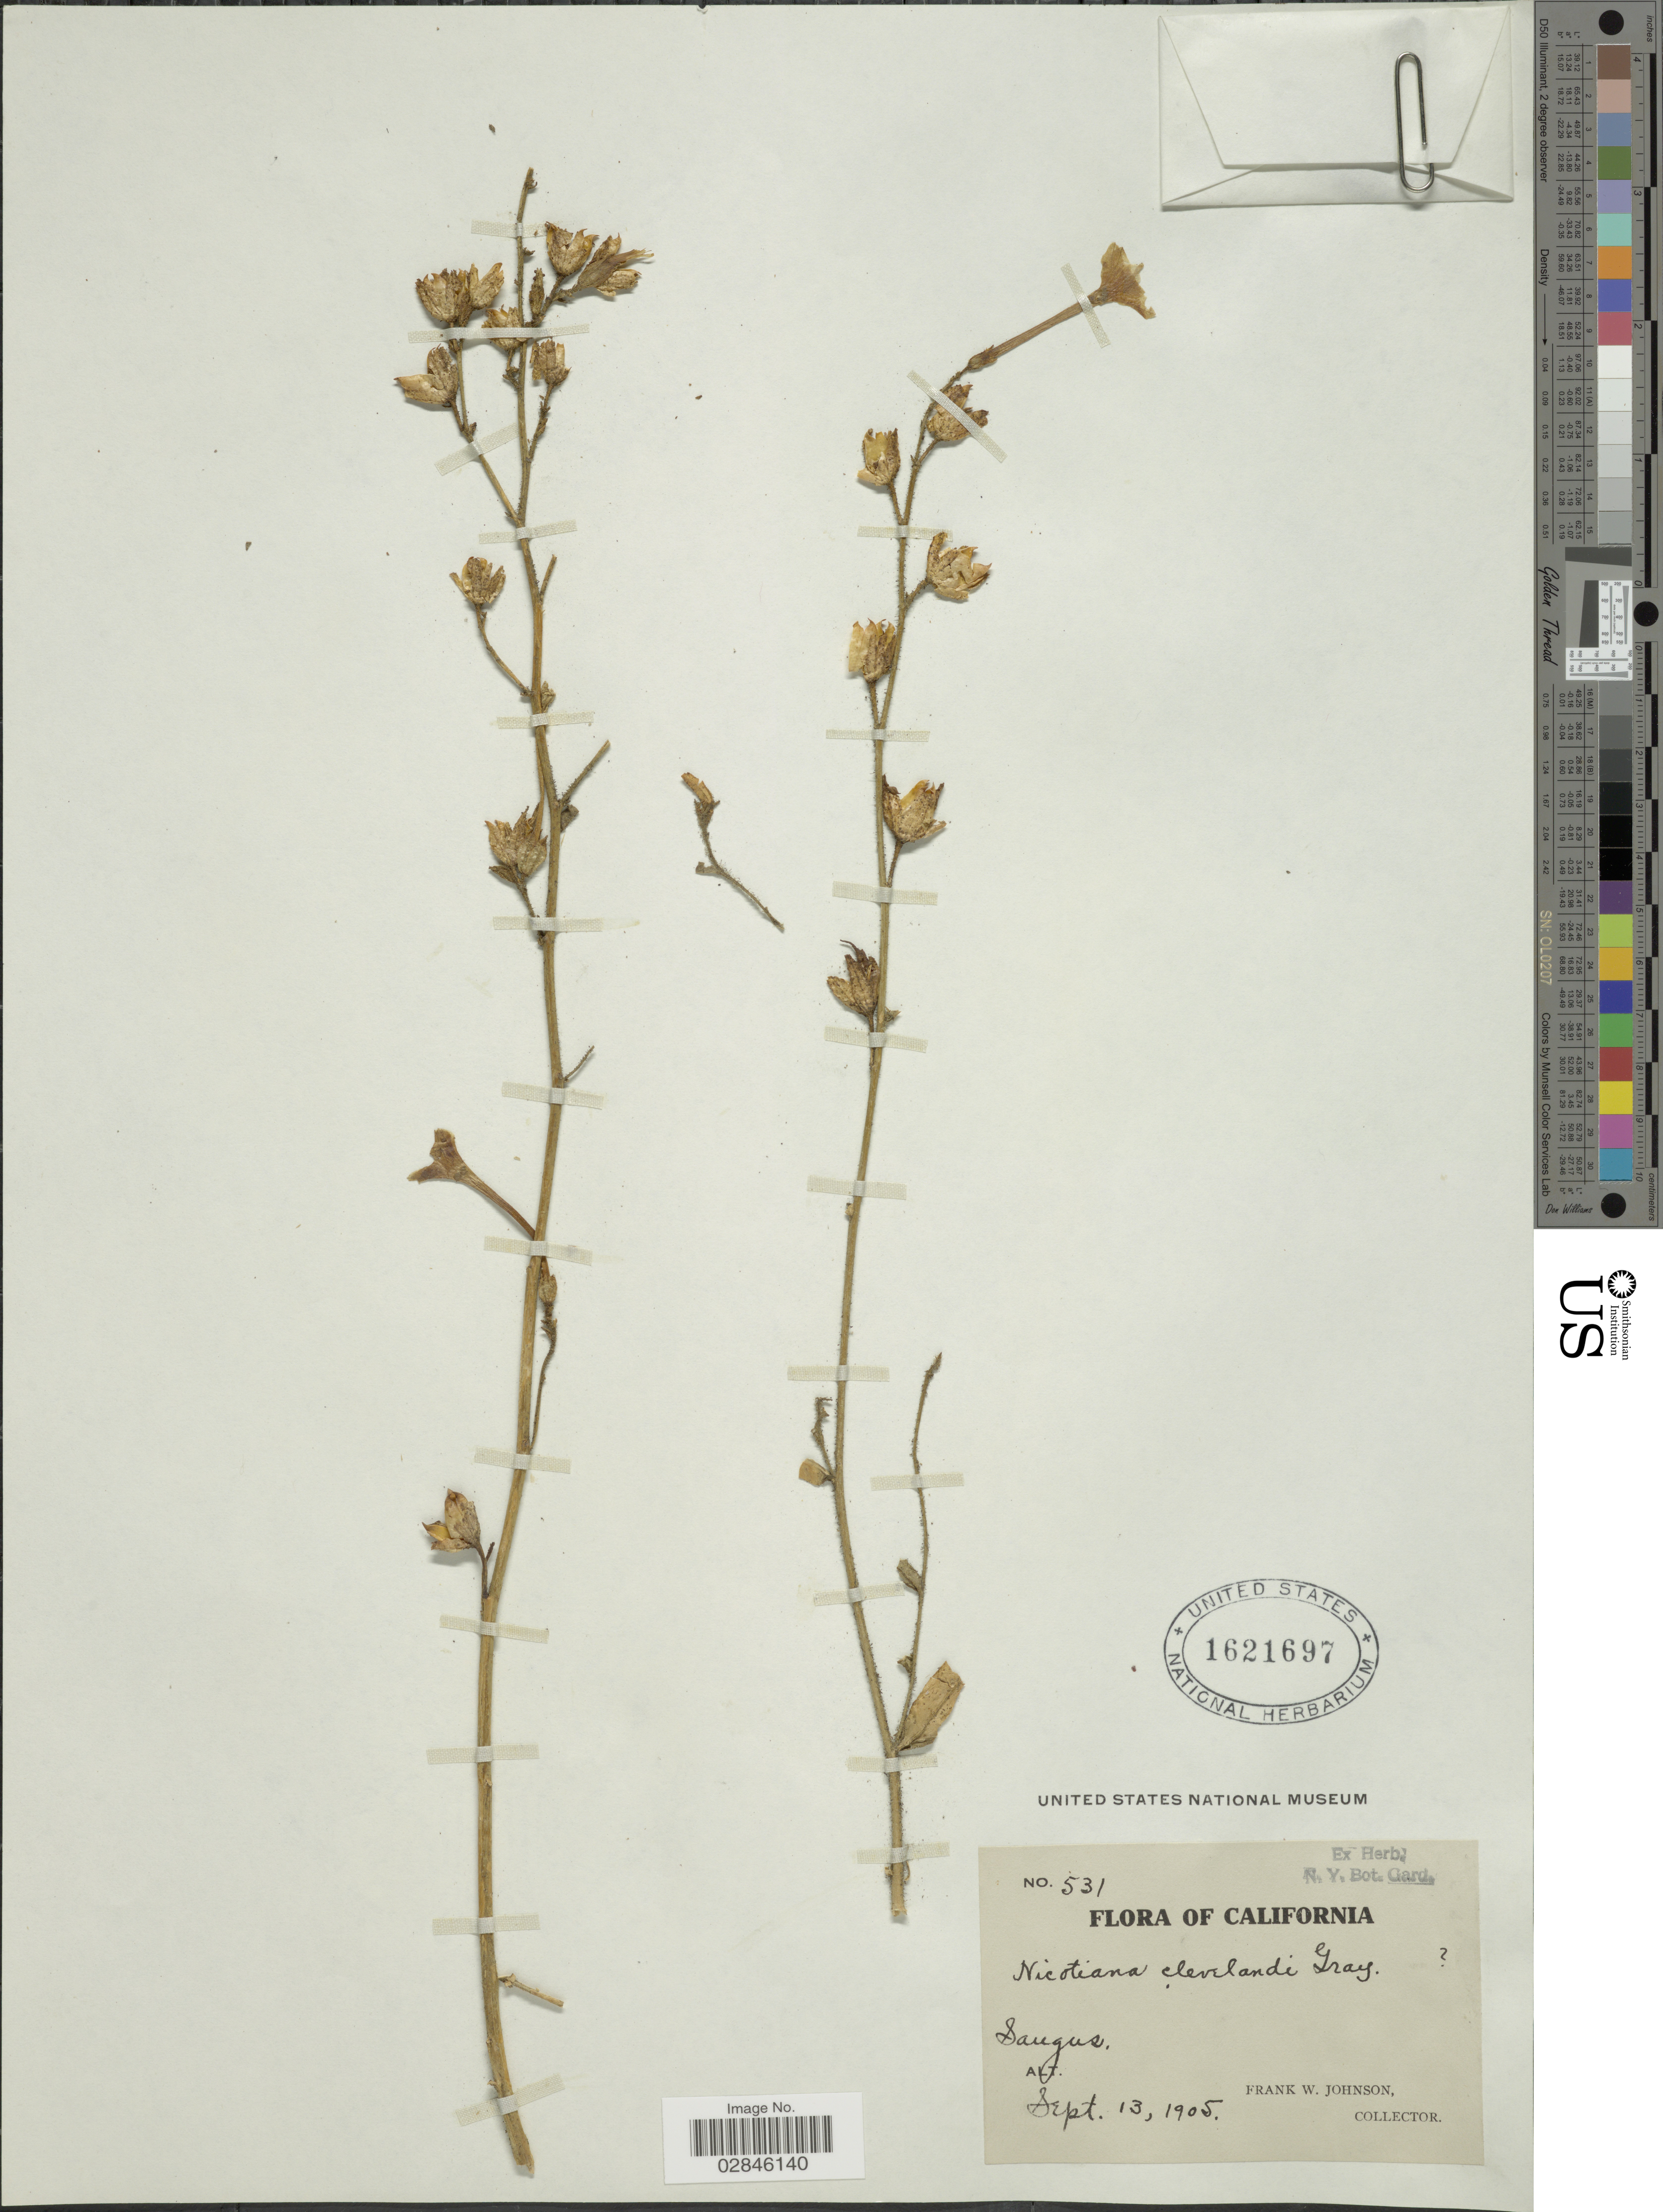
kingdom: Plantae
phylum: Tracheophyta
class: Magnoliopsida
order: Solanales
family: Solanaceae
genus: Nicotiana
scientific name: Nicotiana clevelandii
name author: A. Gray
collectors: F. W. Johnson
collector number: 531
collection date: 1905-09-13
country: United States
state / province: California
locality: Saugus.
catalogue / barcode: US 1621697